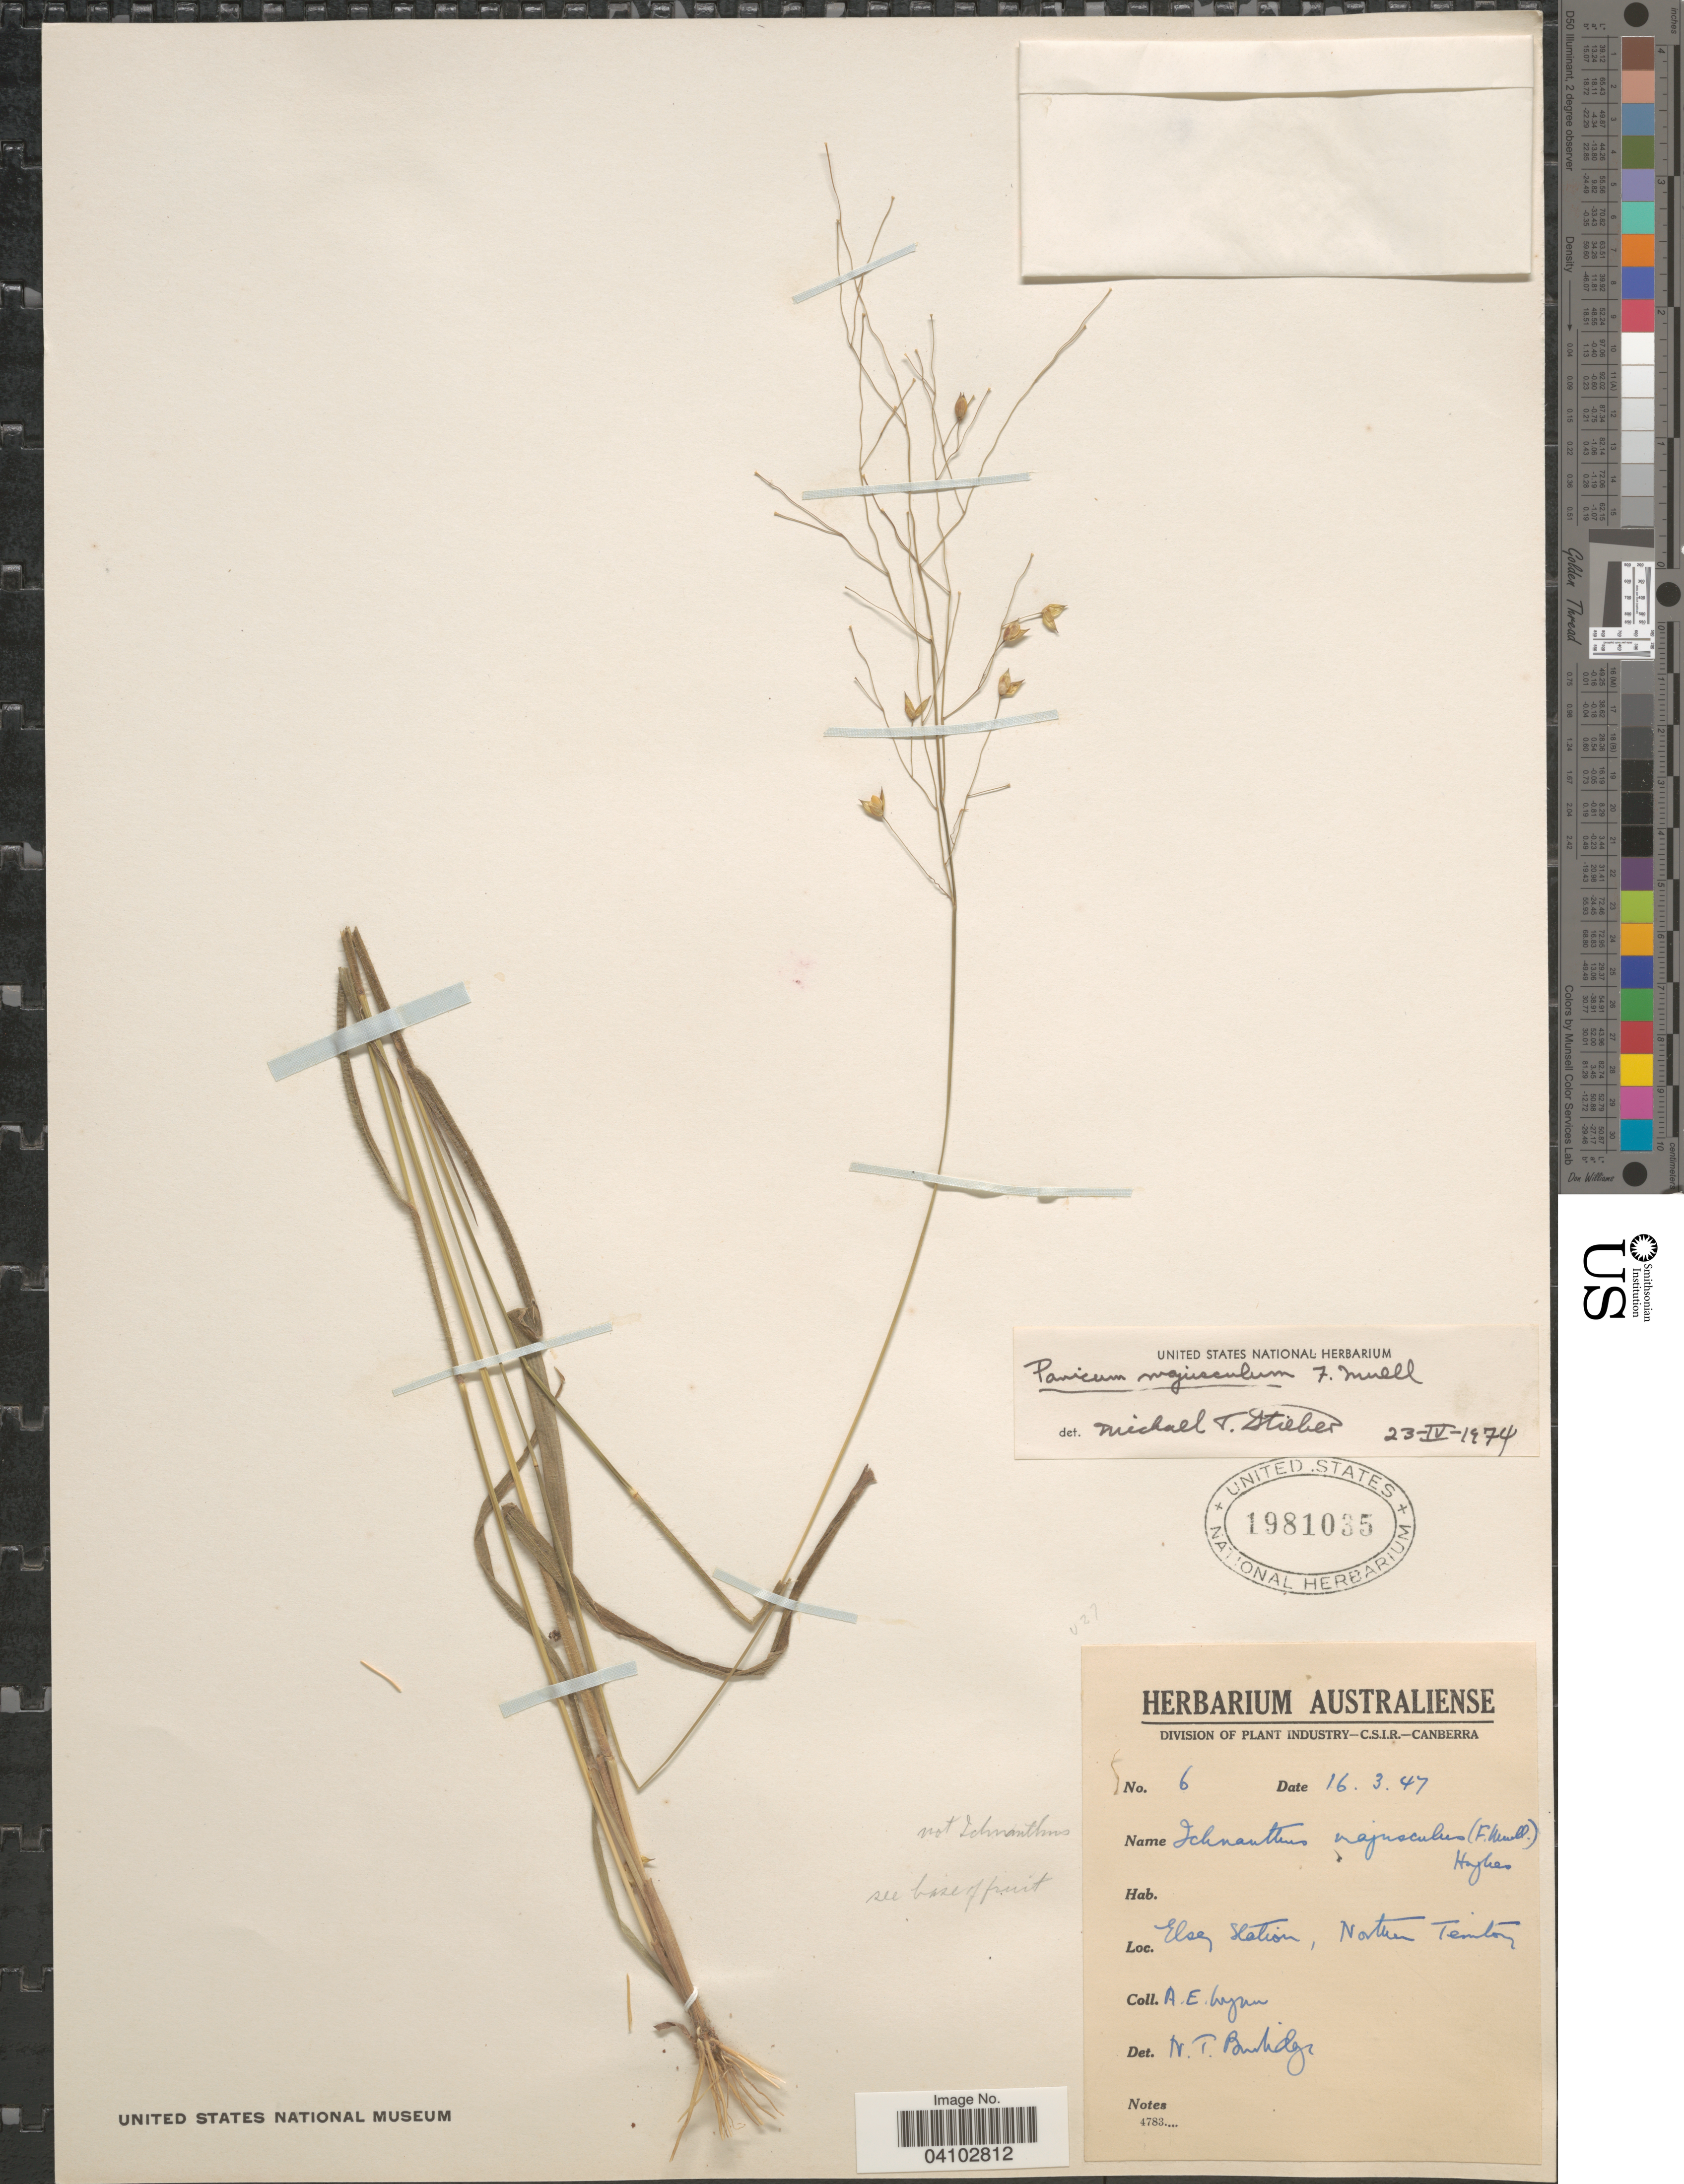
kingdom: Plantae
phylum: Tracheophyta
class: Liliopsida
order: Poales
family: Poaceae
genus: Panicum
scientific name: Panicum majusculum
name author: F. Muell. ex Benth.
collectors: A. Wynn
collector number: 6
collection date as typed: Transcribed d/m/y: 16/3/47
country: Australia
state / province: Northern Territory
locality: Division of Plant Industry, C.S.I.R. Canberra. Elsey Station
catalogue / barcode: US 1981035